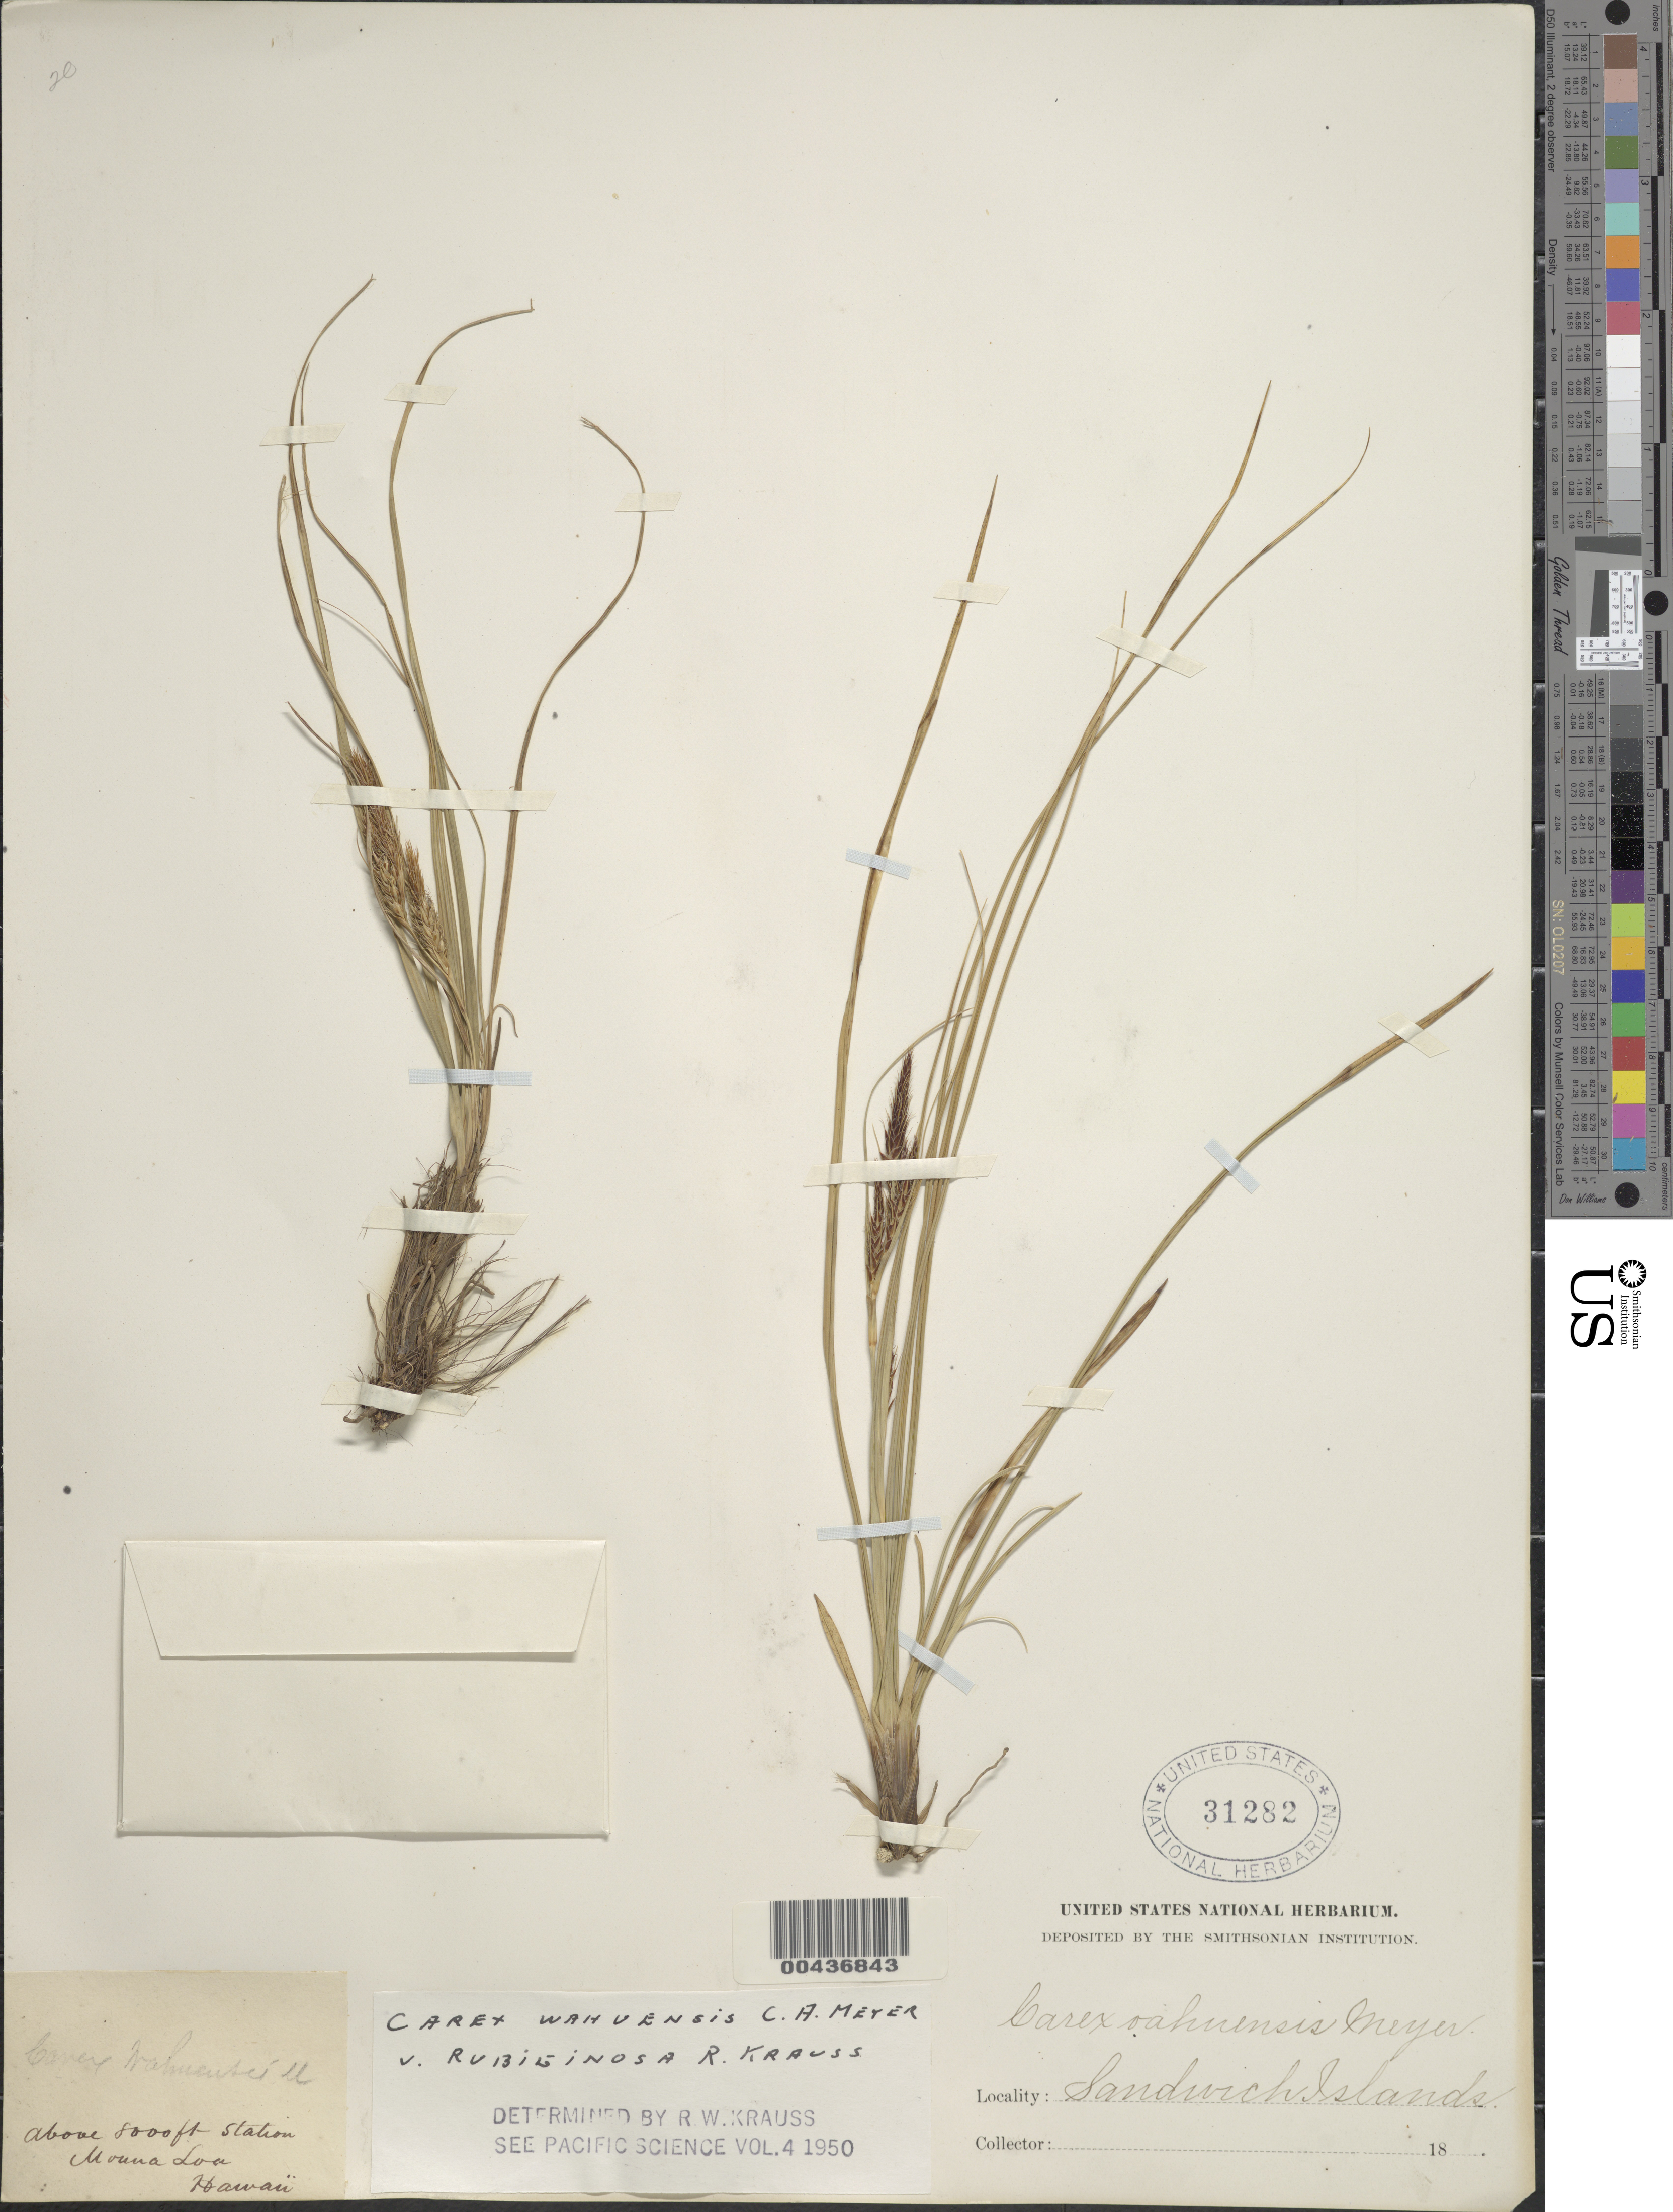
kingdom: Plantae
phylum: Tracheophyta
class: Liliopsida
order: Poales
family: Cyperaceae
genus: Carex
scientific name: Carex wahuensis subsp. rubiginosa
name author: (R.W. Krauss) T. Koyama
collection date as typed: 1800 to -- --- 1899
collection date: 1800/1899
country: United States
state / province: Hawaii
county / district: Hawaii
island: Hawaii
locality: Above 8000 ft. station, Mauna Loa, Hawaii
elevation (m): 2438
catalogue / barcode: US 31282